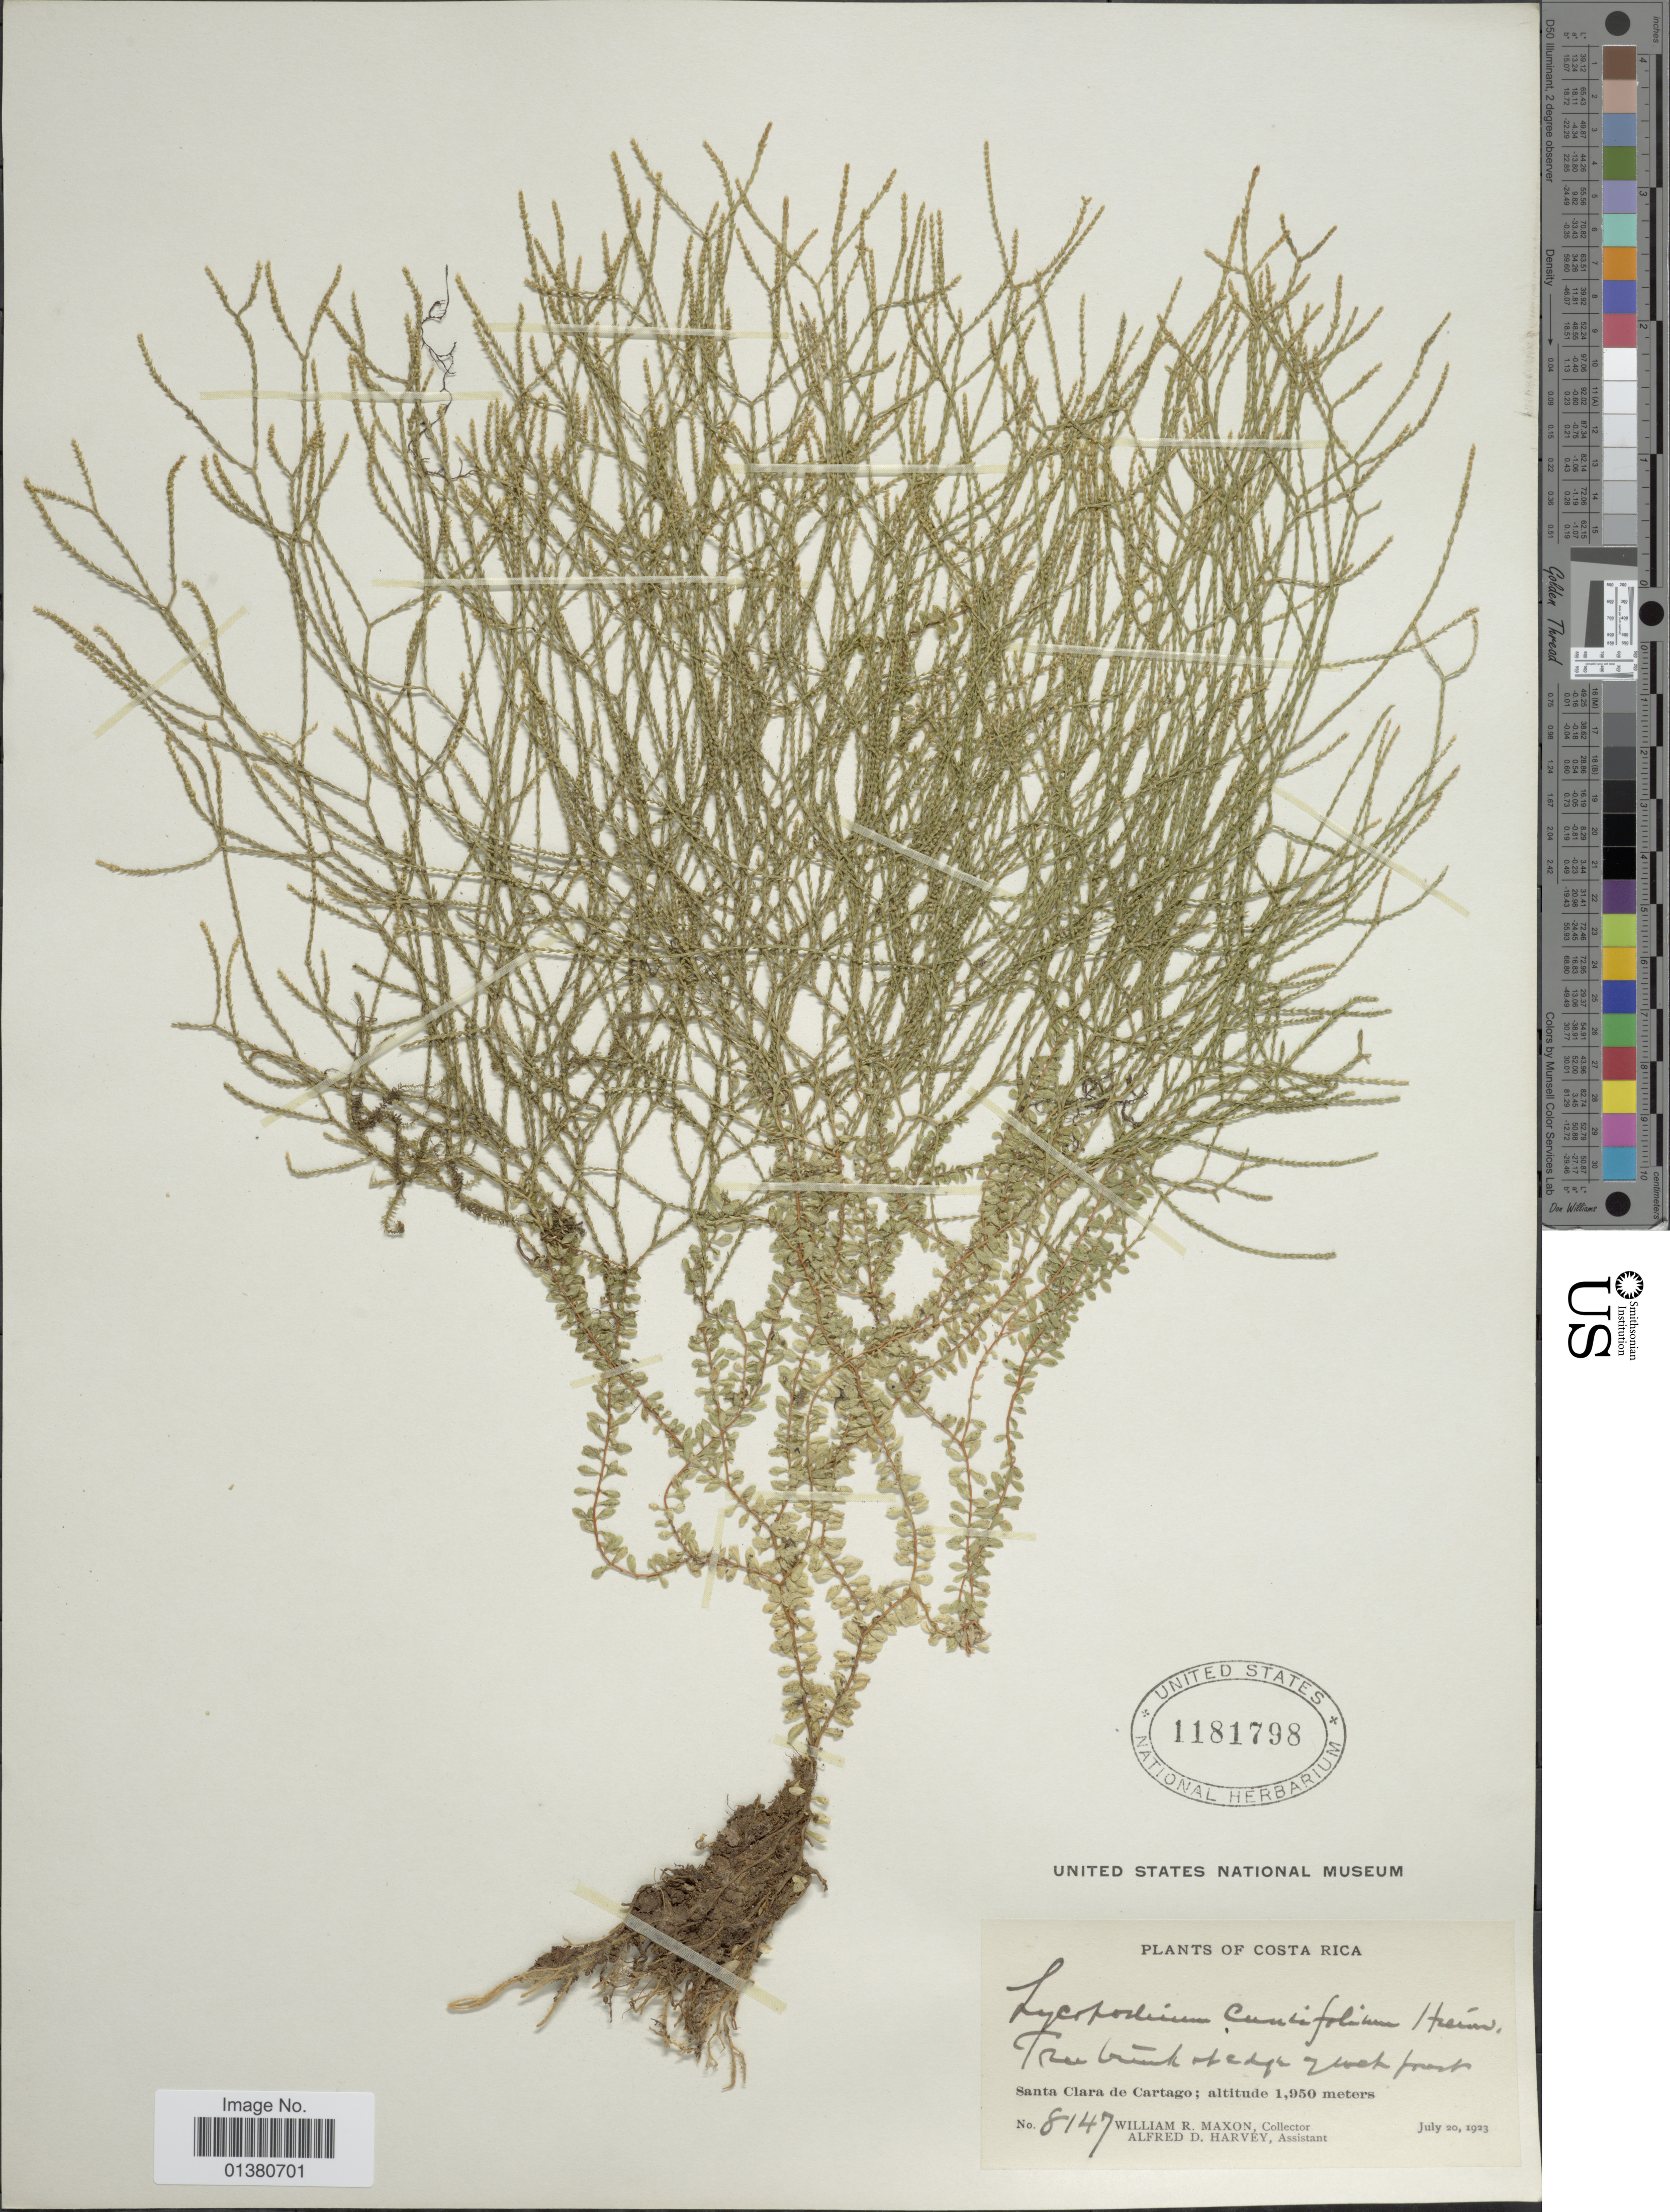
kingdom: Plantae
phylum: Tracheophyta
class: Lycopodiopsida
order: Lycopodiales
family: Lycopodiaceae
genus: Phlegmariurus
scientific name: Phlegmariurus cuneifolius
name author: (Hieron.) B. Øllg.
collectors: W. R. Maxon & A. D. Harvey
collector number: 8147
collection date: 1923-07-20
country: Costa Rica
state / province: Cartago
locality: Santa Clara de Cartago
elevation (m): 1950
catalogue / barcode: US 1181798